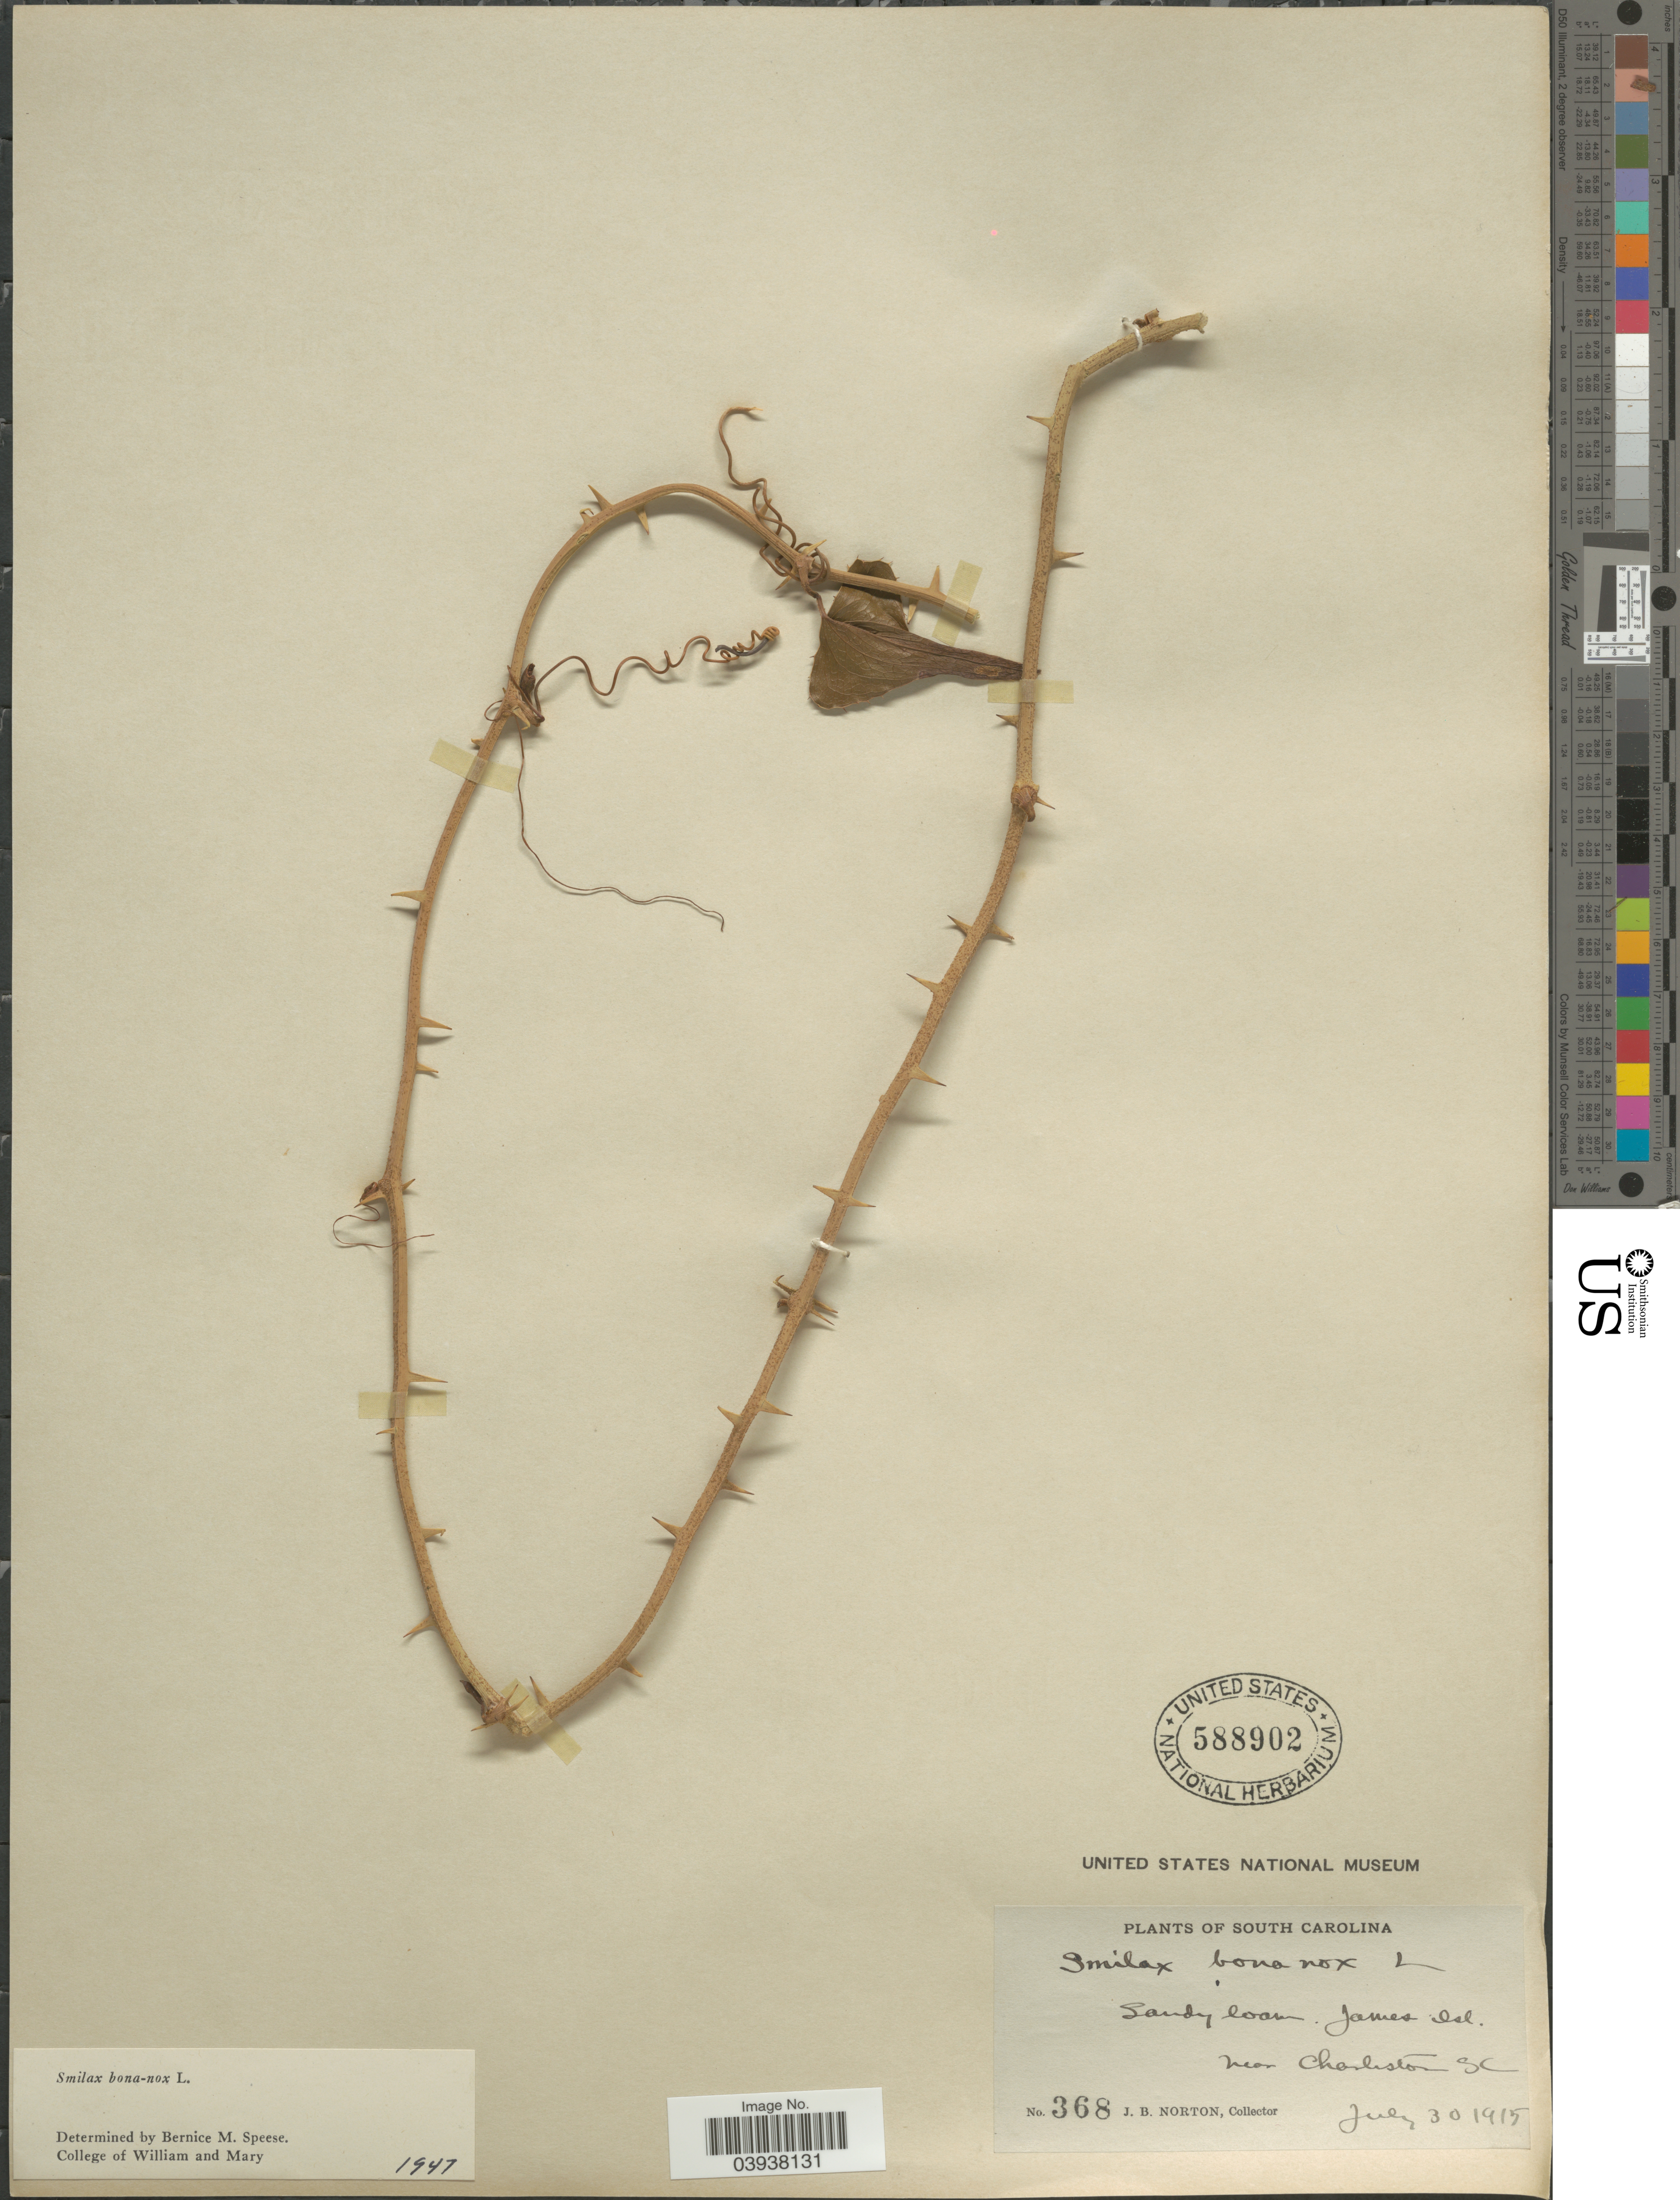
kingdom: Plantae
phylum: Tracheophyta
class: Liliopsida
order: Liliales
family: Smilacaceae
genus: Smilax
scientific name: Smilax bona-nox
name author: L.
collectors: J. B. Norton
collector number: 368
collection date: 1915-07-30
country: United States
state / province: South Carolina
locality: Sandy loam, James Isl. near Charleston.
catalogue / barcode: US 588902